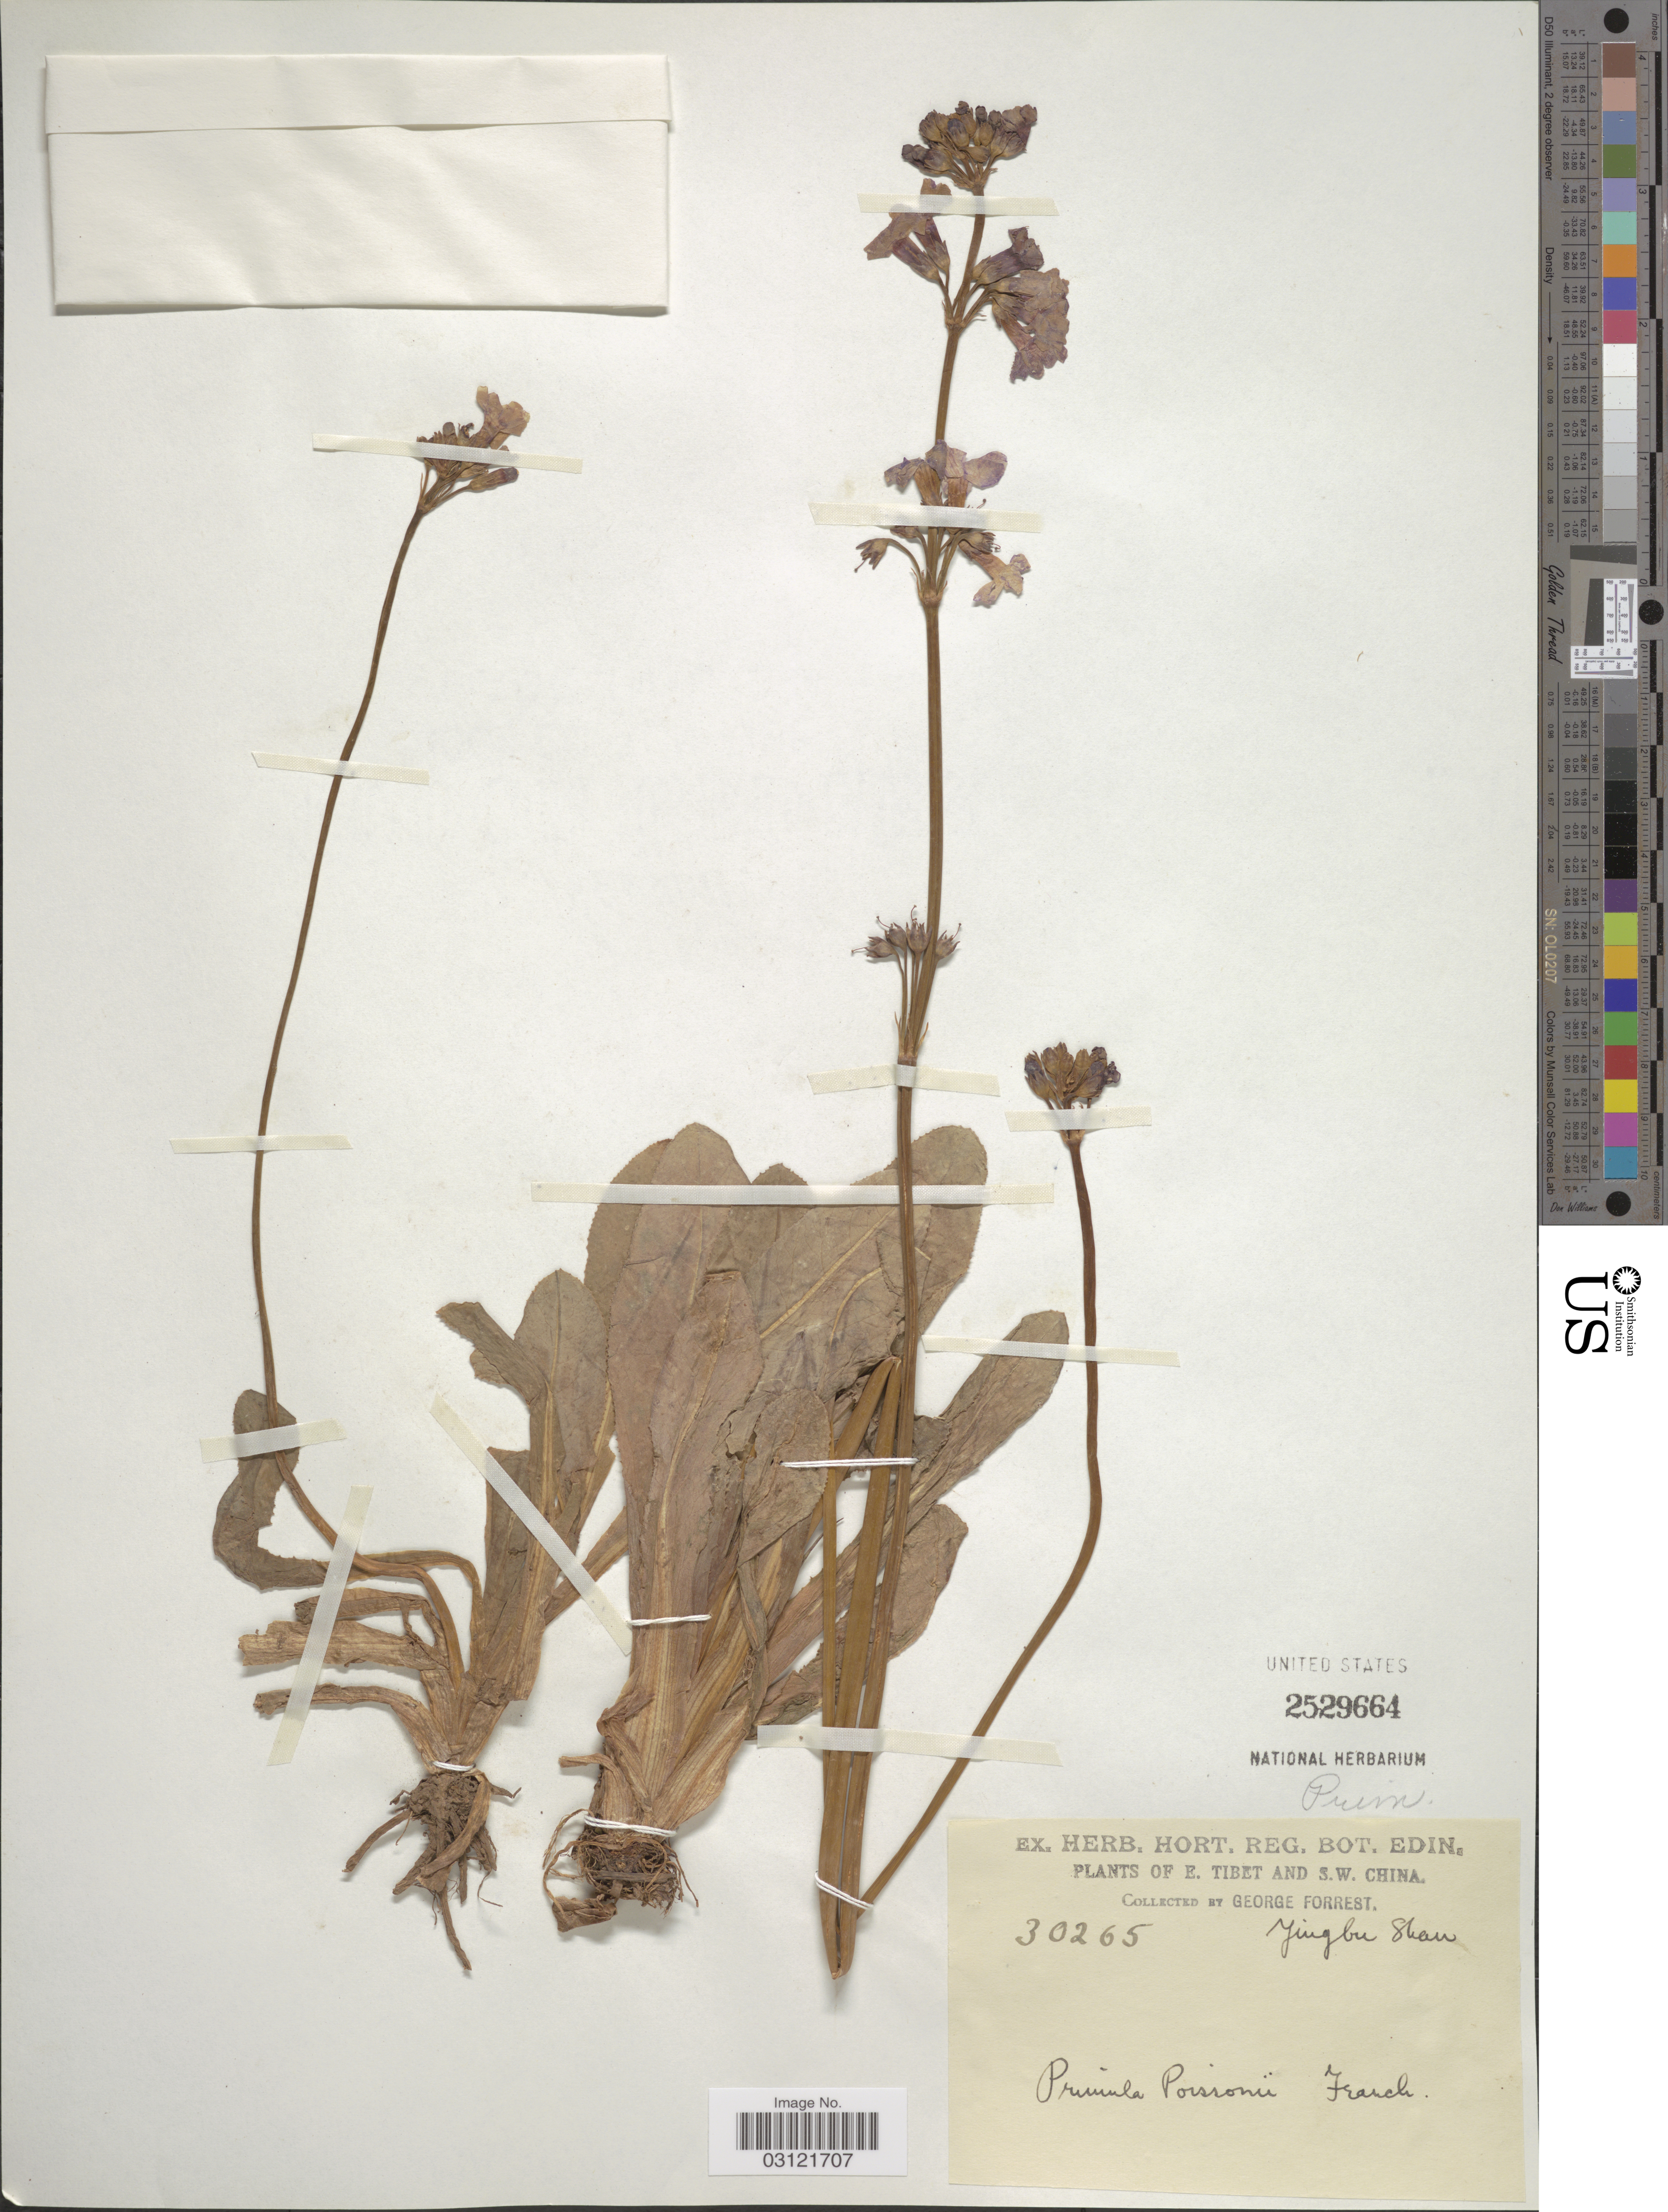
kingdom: Plantae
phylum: Tracheophyta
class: Magnoliopsida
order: Ericales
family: Primulaceae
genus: Primula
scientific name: Primula poissonii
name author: Franch.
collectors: G. Forrest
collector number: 30265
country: China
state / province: Guangdong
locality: E. Tibet and S.W. China, Yingbu Shan.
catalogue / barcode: US 2529664